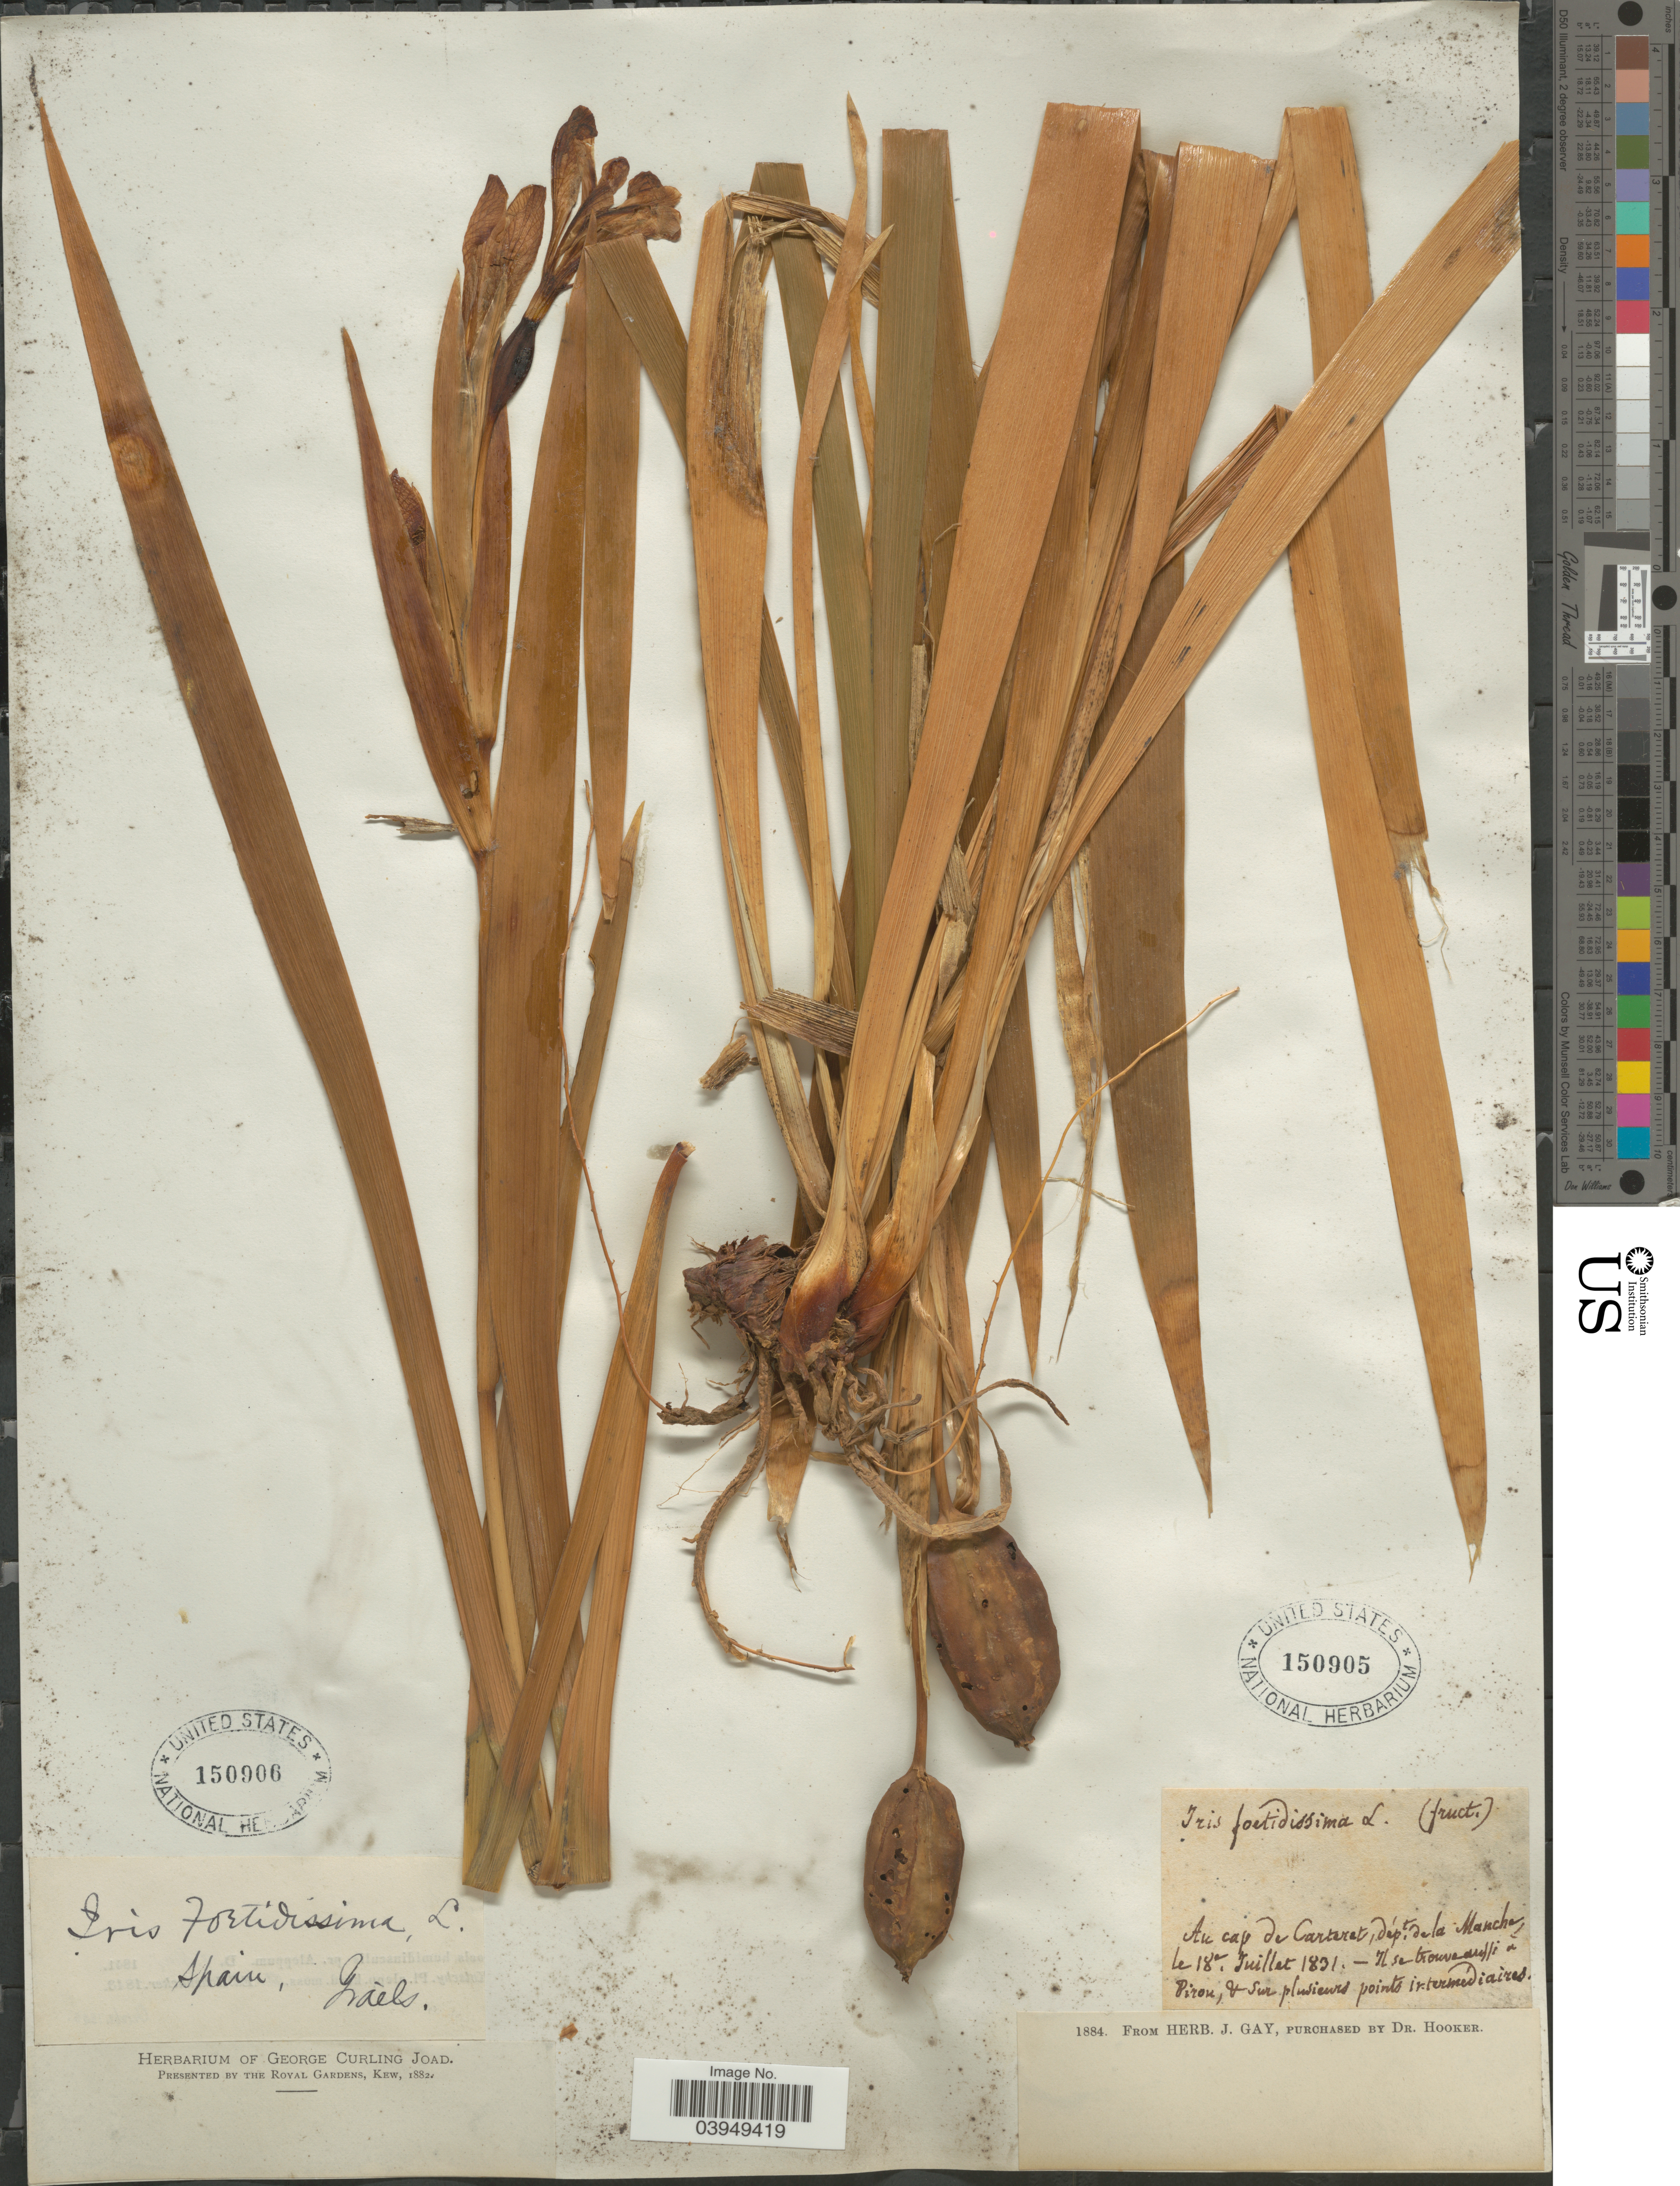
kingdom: Plantae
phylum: Tracheophyta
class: Liliopsida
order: Asparagales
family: Iridaceae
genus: Iris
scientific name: Iris foetidissima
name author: L.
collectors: Gráels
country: Spain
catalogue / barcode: US 150906